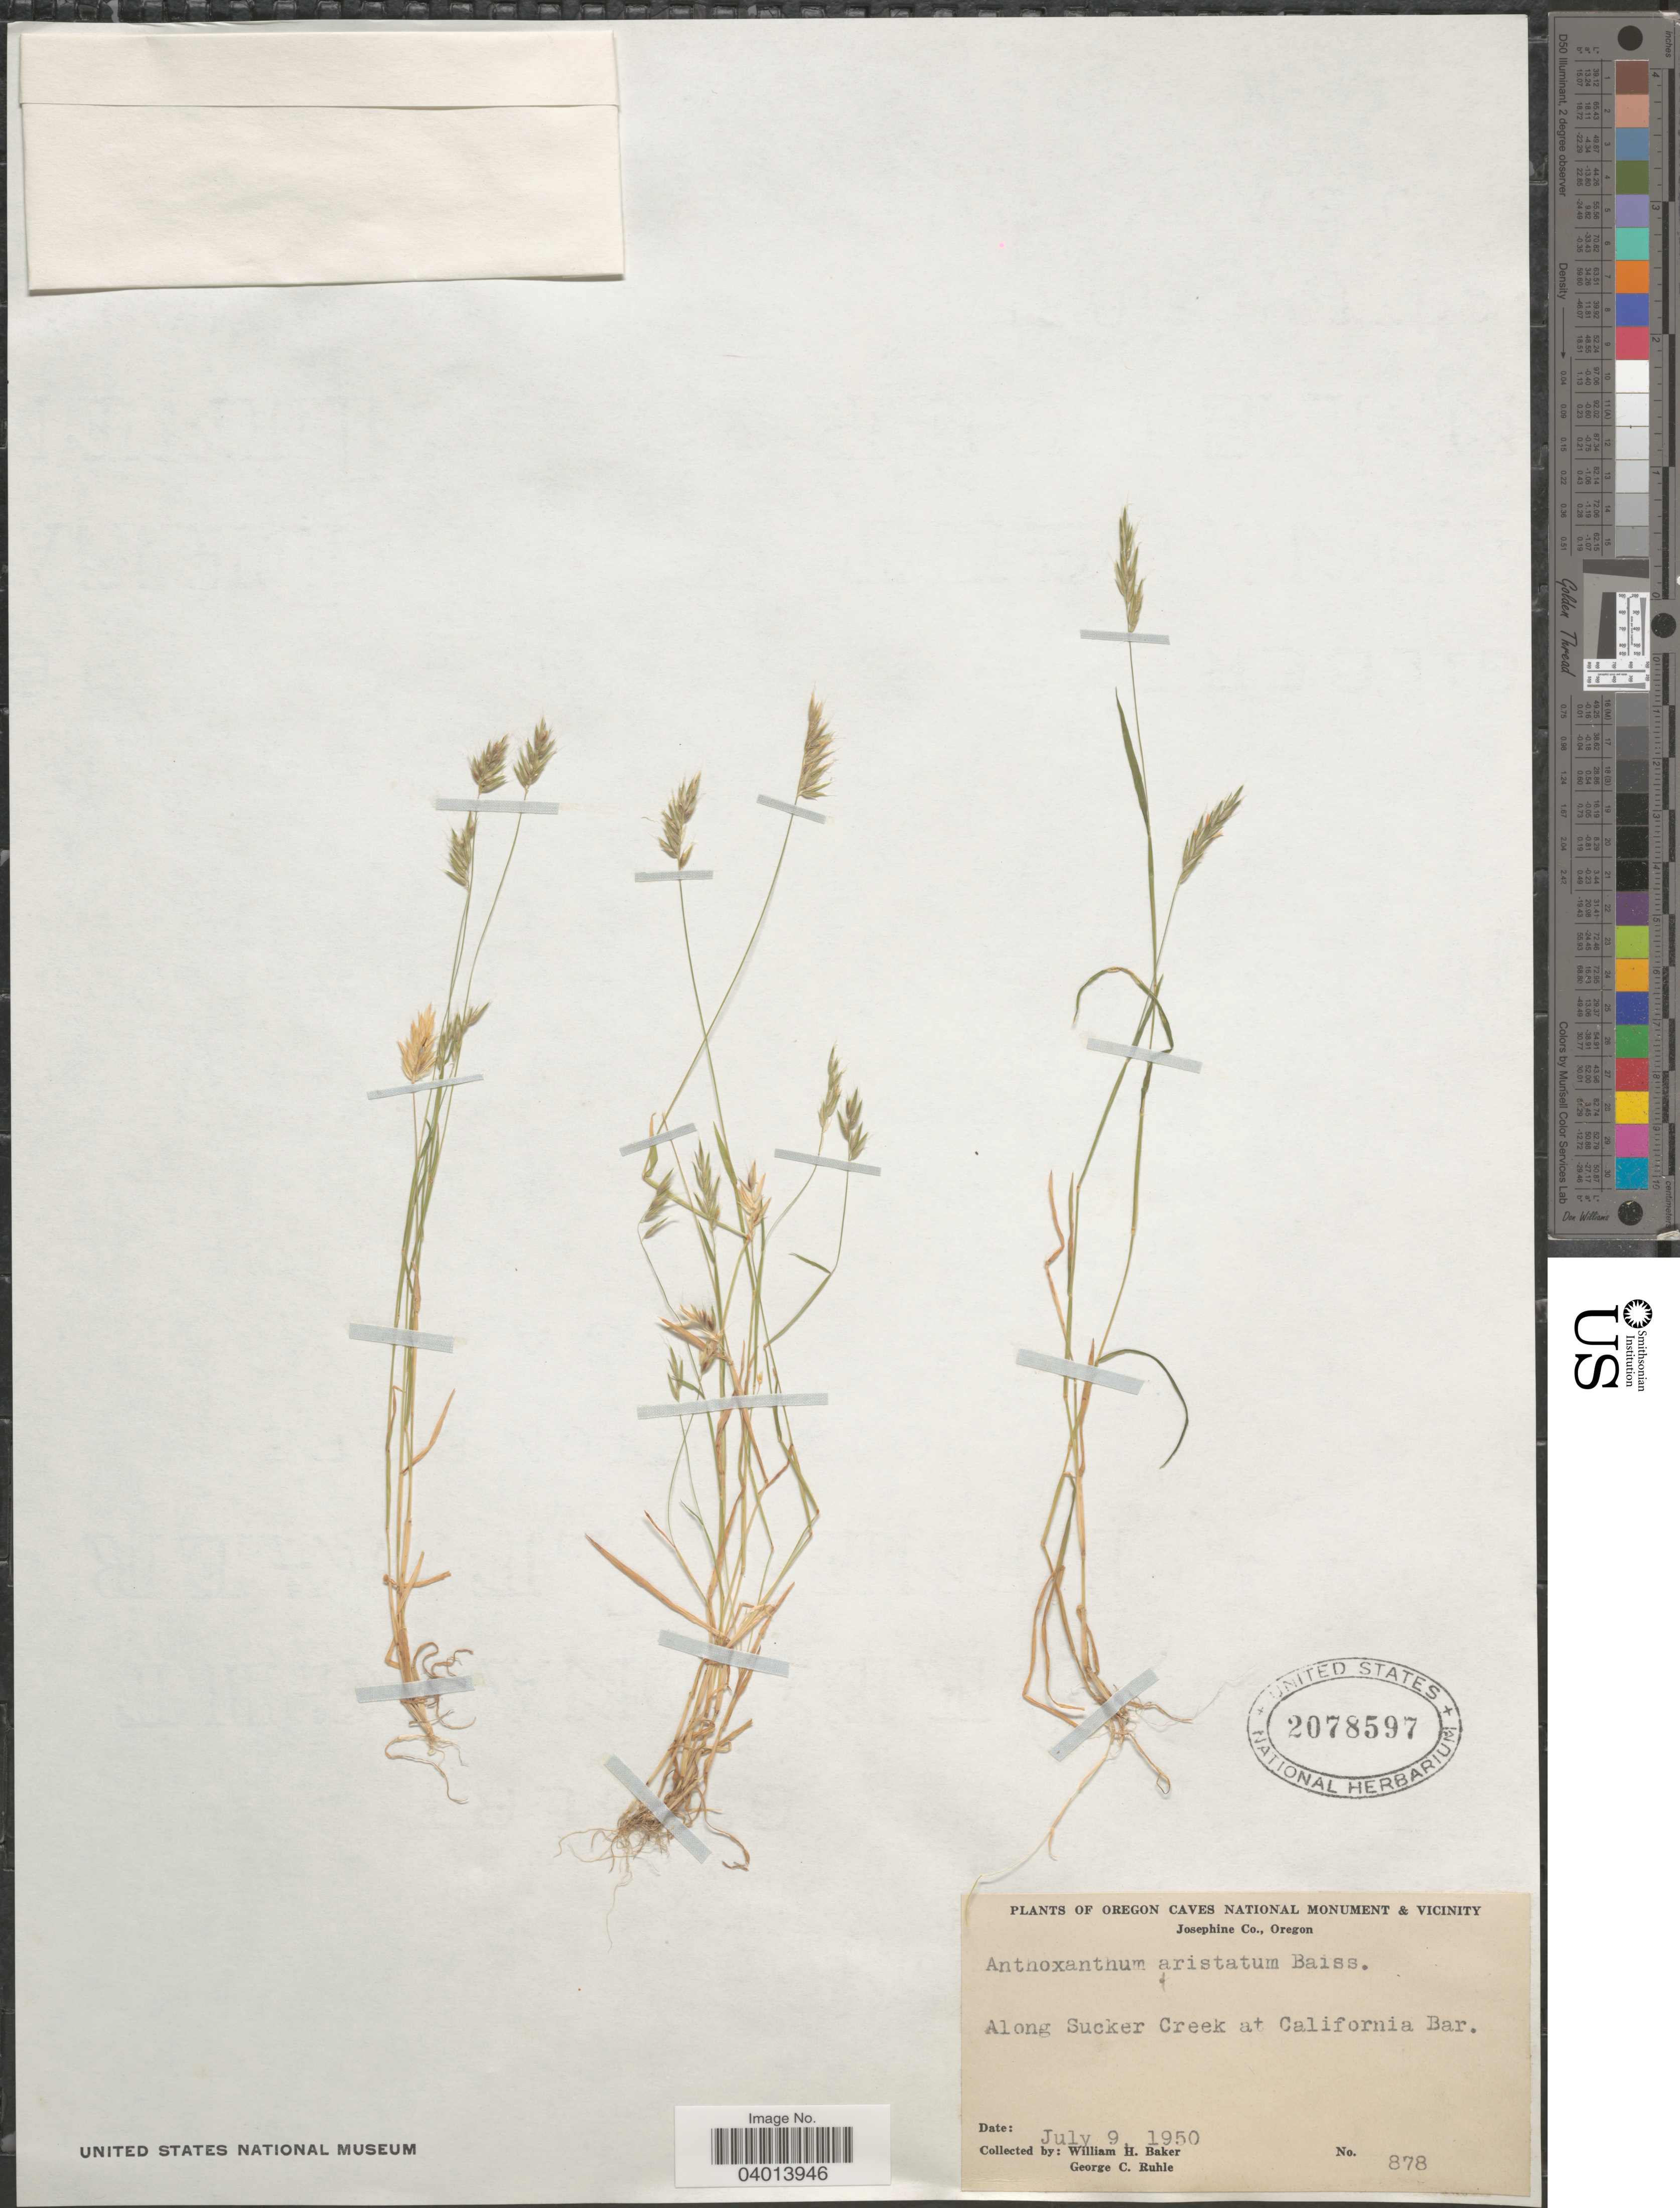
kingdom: Plantae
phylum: Tracheophyta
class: Liliopsida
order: Poales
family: Poaceae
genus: Anthoxanthum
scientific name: Anthoxanthum aristatum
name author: Boiss.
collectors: W. H. Baker & G. Ruhle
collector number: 878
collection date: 1950-07-09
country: United States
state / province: Oregon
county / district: Josephine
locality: Oregon Caves National Monument & Vicinity. Josephine Co. Along Sucker Creek at California Bar.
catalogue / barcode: US 2078597